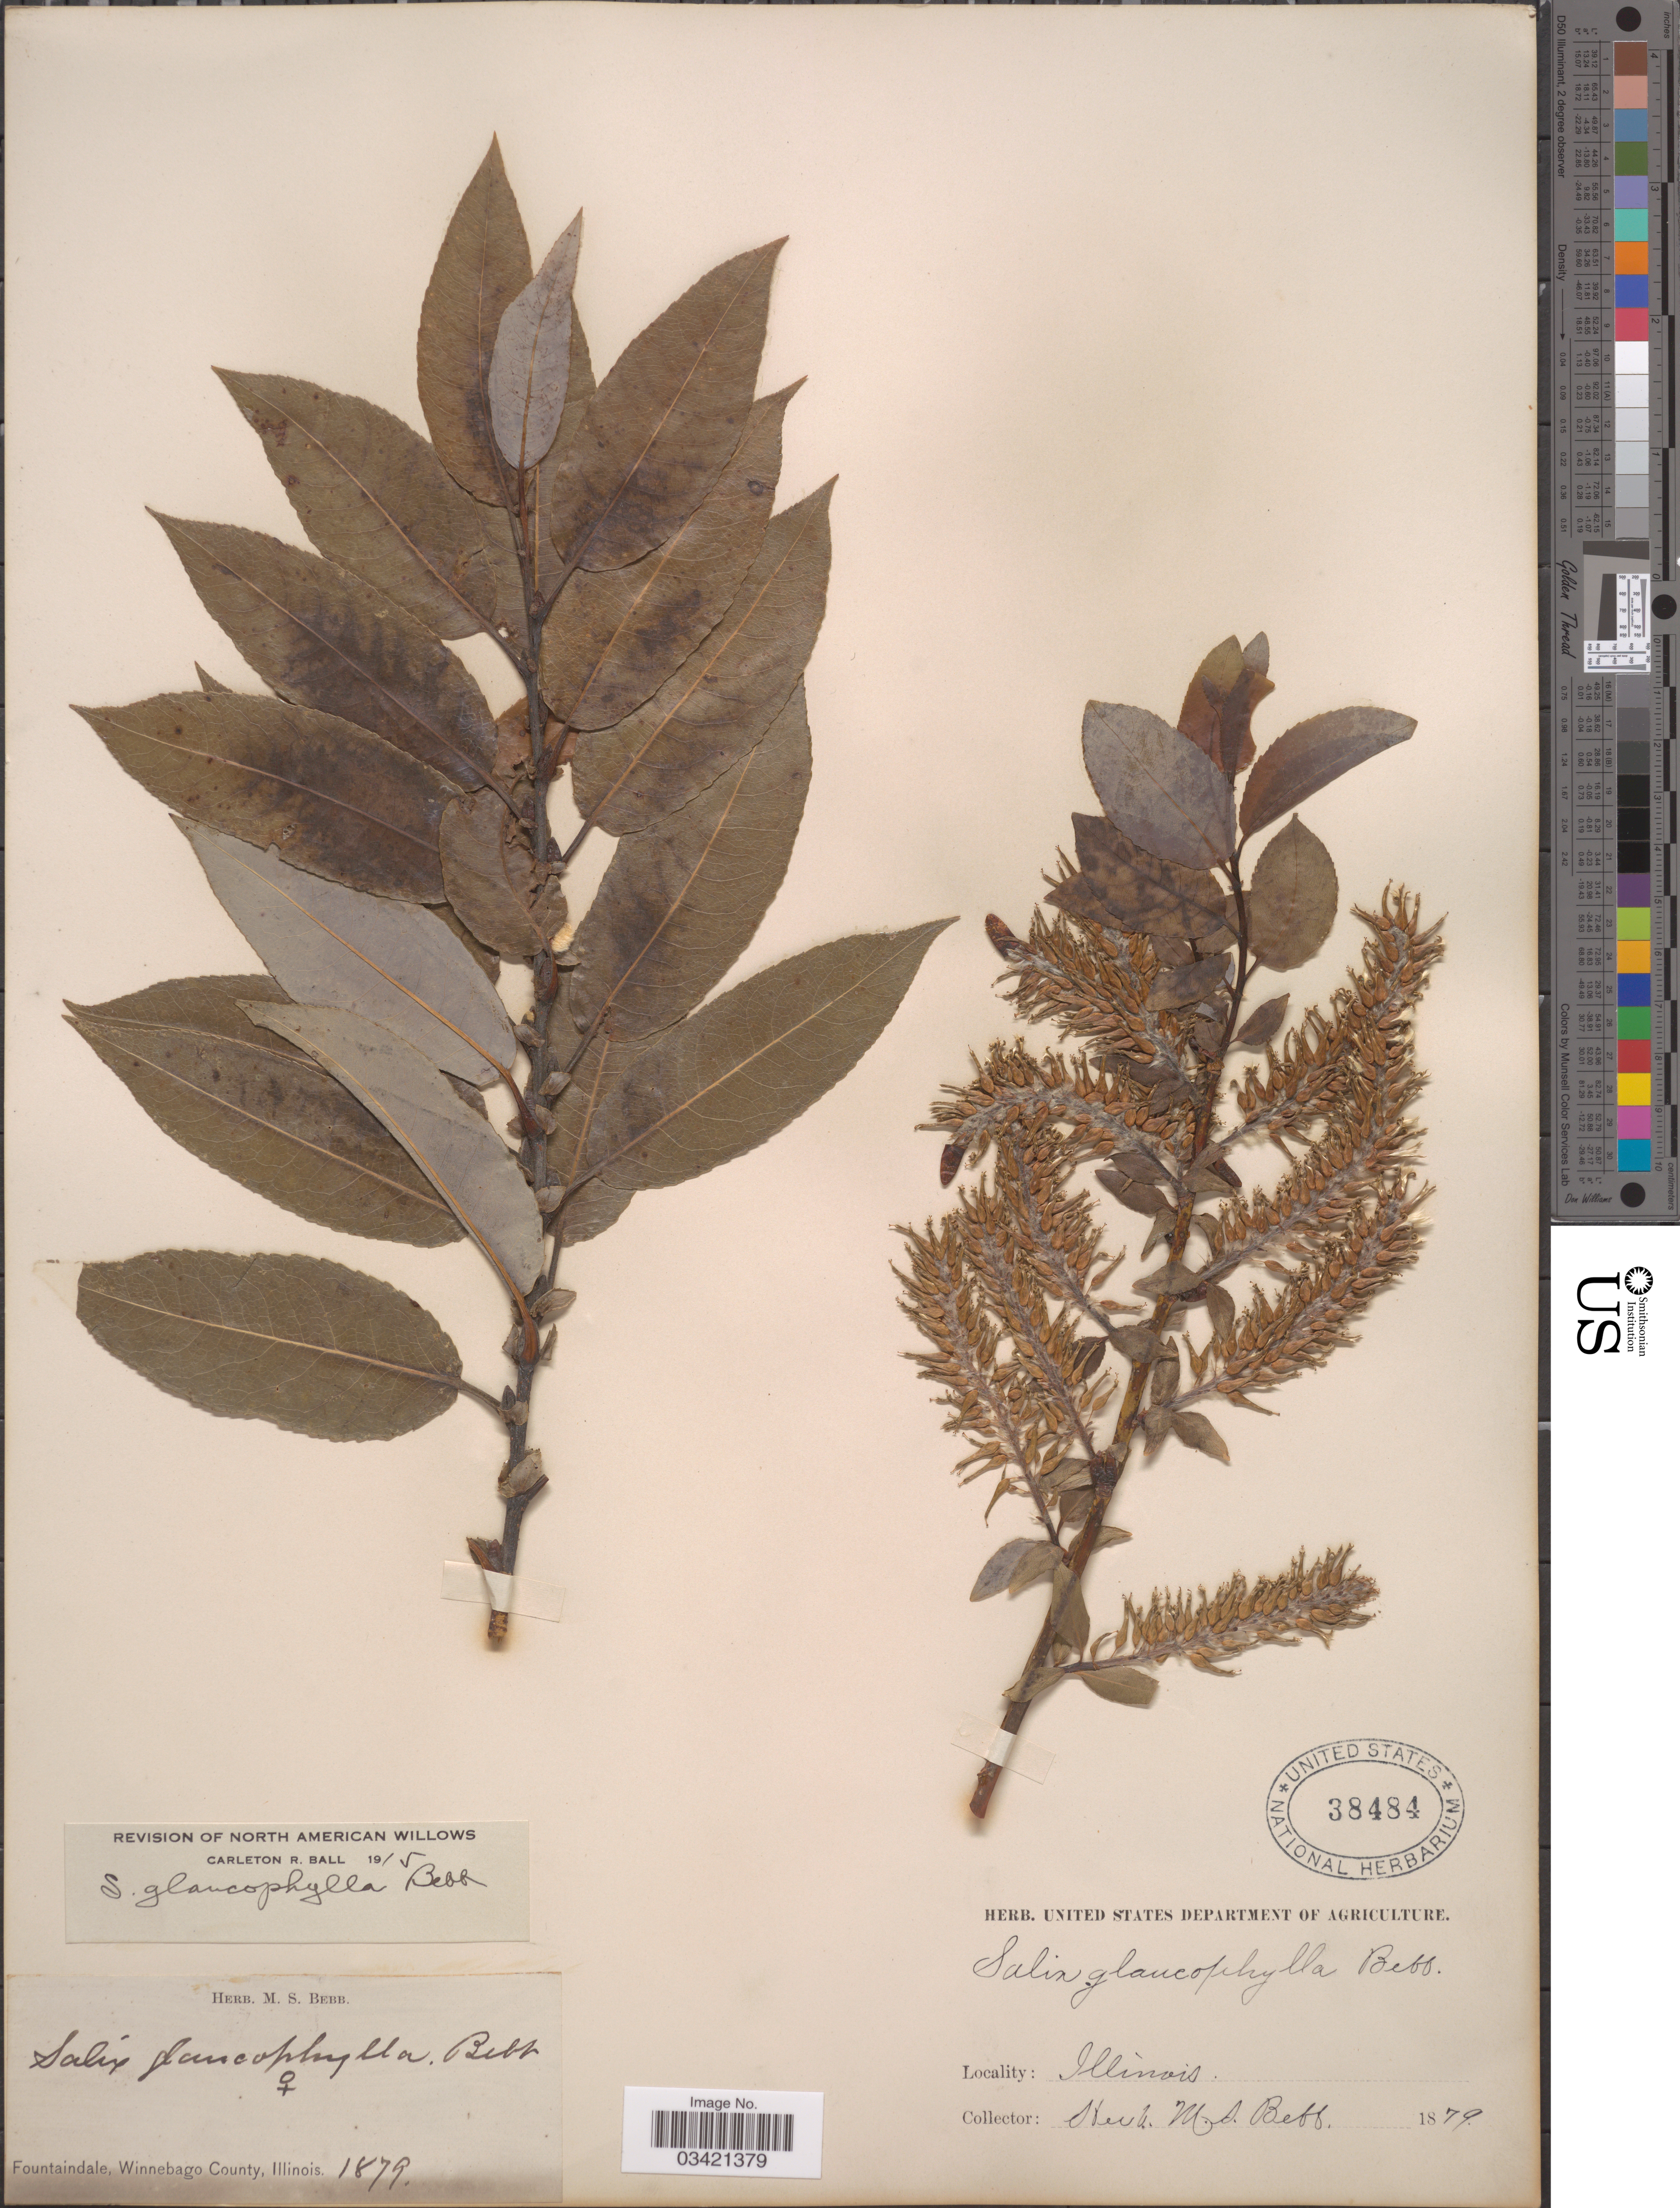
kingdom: Plantae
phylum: Tracheophyta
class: Magnoliopsida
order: Malpighiales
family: Salicaceae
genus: Salix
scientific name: Salix glaucophylla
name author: Andersson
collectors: ex Herb. M. S. Bebb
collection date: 1879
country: United States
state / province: Illinois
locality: Fountaindale, Winnebago County.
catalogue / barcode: US 38484